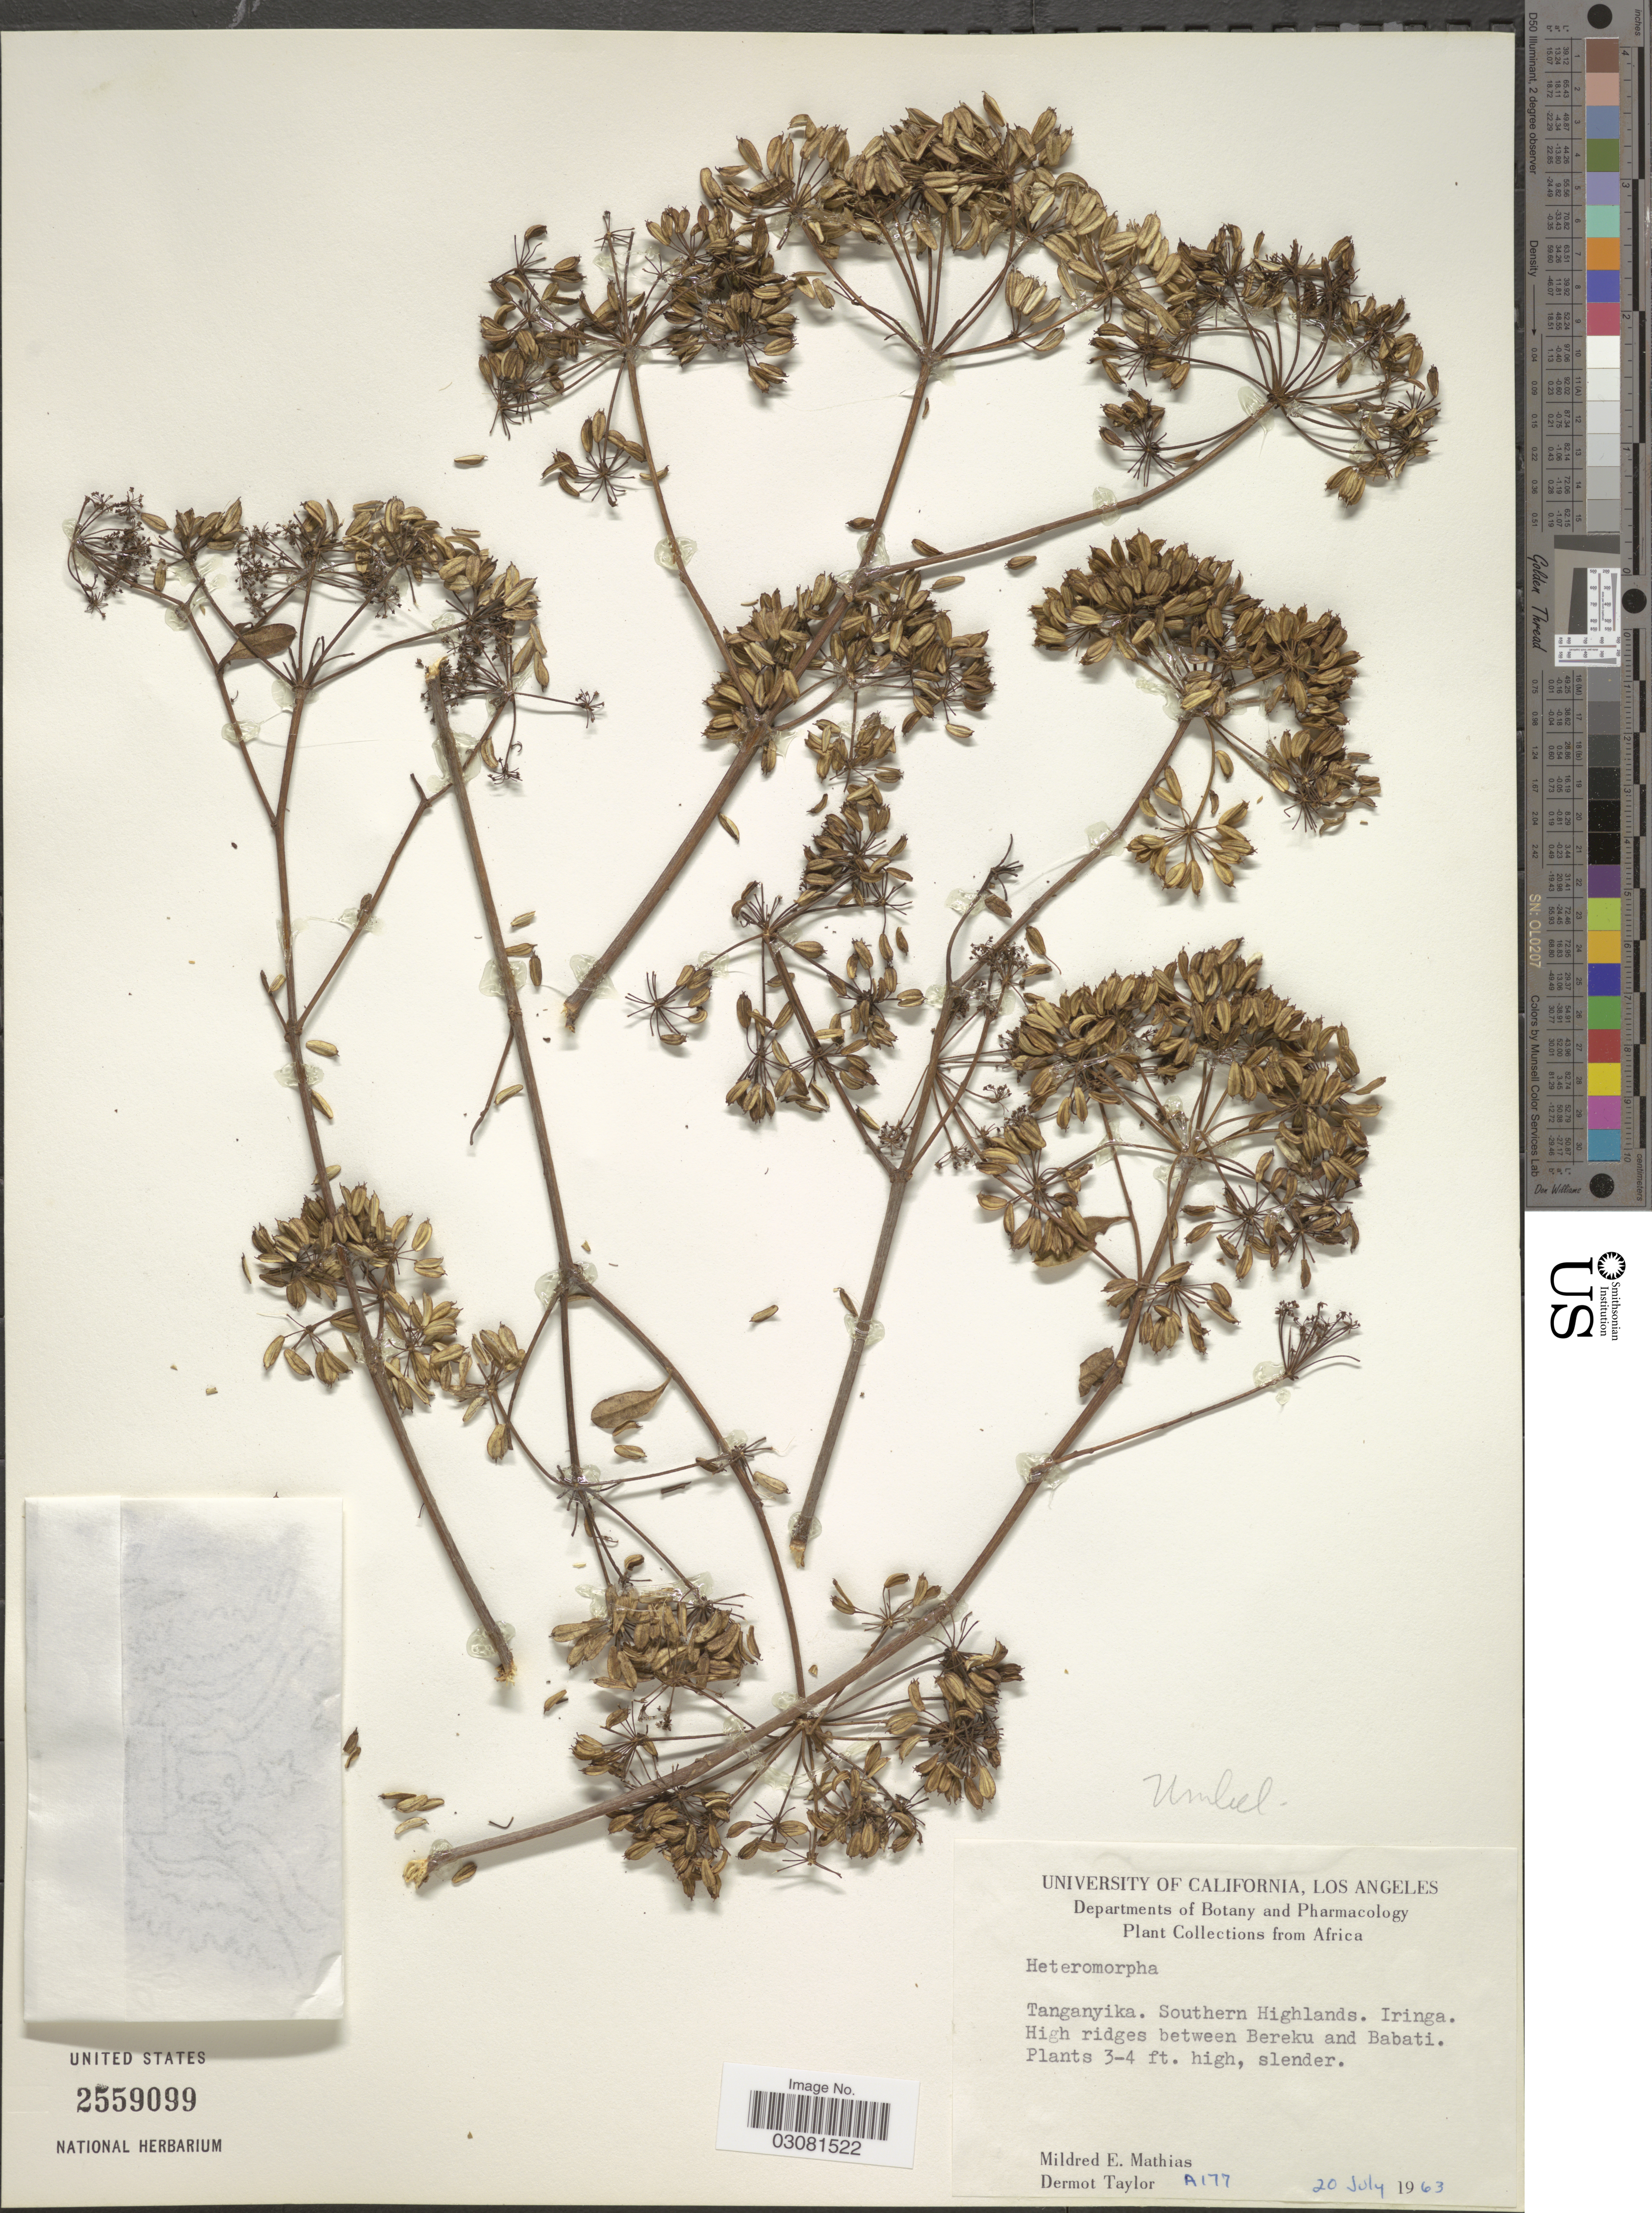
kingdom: Plantae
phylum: Tracheophyta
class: Magnoliopsida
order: Apiales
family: Apiaceae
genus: Heteromorpha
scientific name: Heteromorpha sp.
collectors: M. E. Mathias & D. Taylor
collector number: A177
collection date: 1963-07-20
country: Tanzania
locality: Tanganyika. Southern Highlands. Iringa. High ridges between Bereku and Babati.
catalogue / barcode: US 2559099